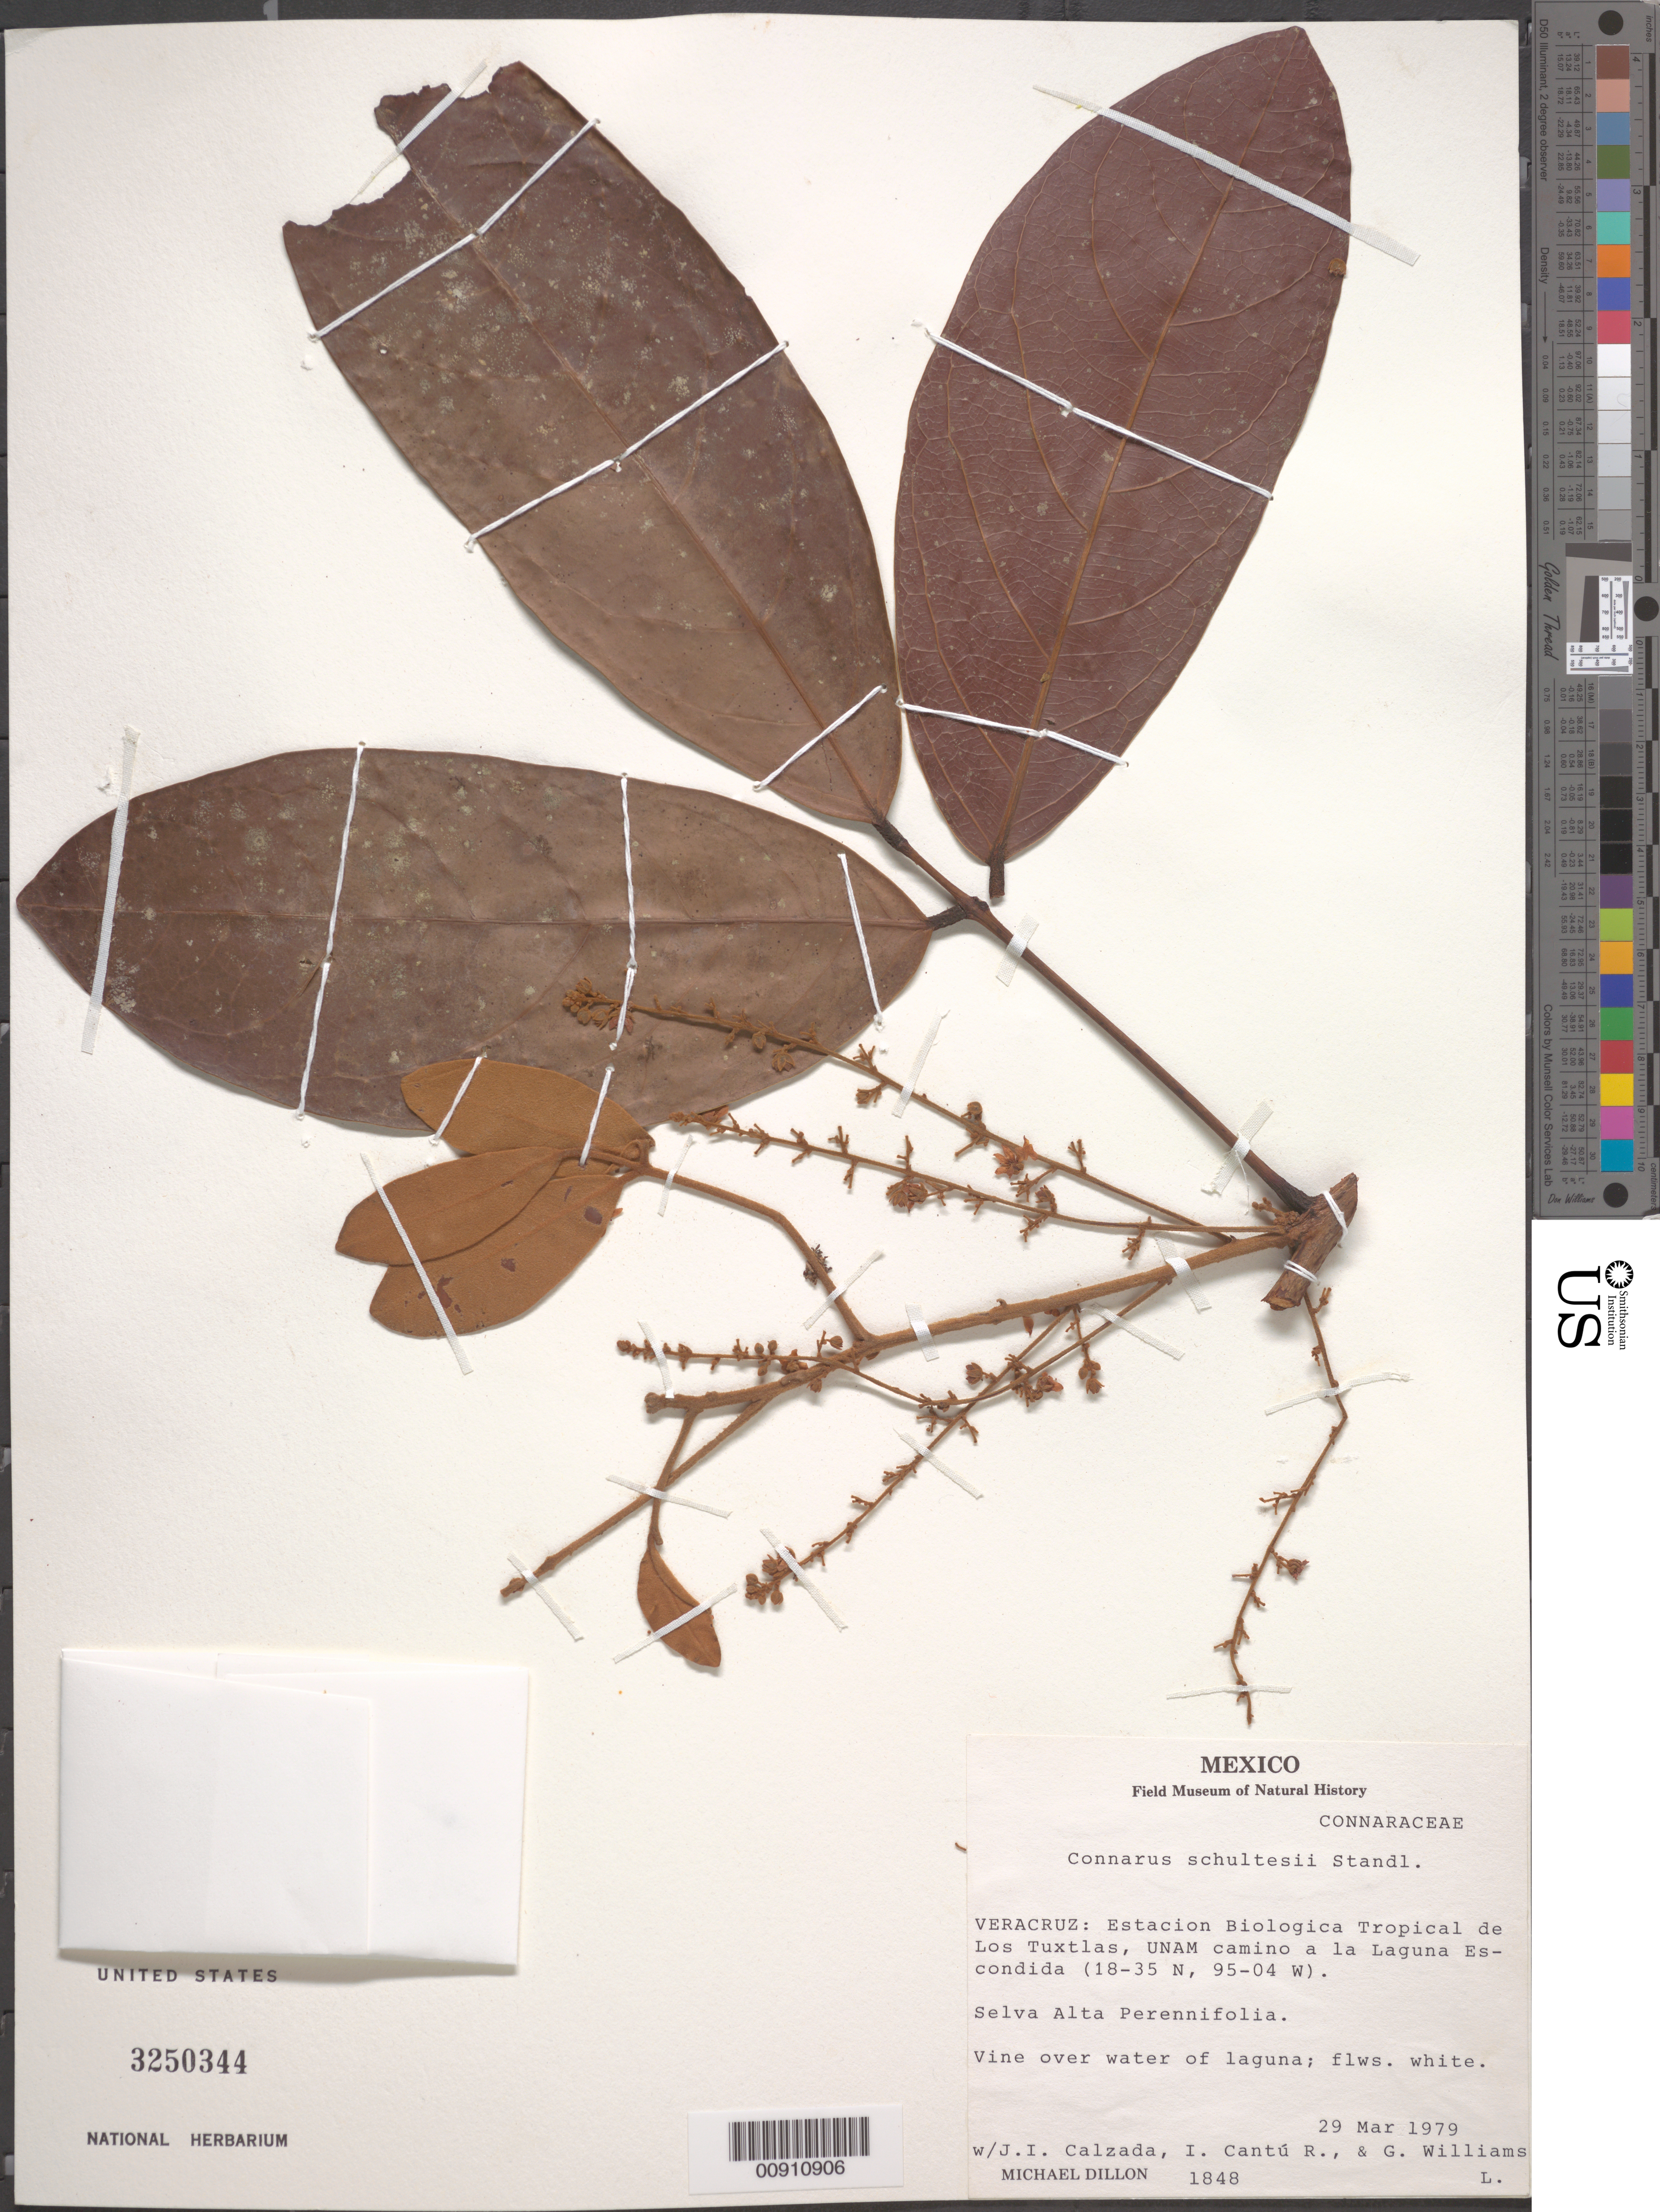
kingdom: Plantae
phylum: Tracheophyta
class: Magnoliopsida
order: Oxalidales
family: Connaraceae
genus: Connarus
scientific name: Connarus schultesii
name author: Standl.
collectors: M. O. Dillon, J. I. Calzada, I. Cantu R. & L. G. Williams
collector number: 1848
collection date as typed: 29 Mar 1979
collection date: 1979-03-29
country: Mexico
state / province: Veracruz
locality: Veracruz: Estación Biológica Tropical de Los Tuxtlas, UNAM camino a la Laguna Escondida.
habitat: Over water of laguna. Selva alta perennifolia.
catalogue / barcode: US 3250344